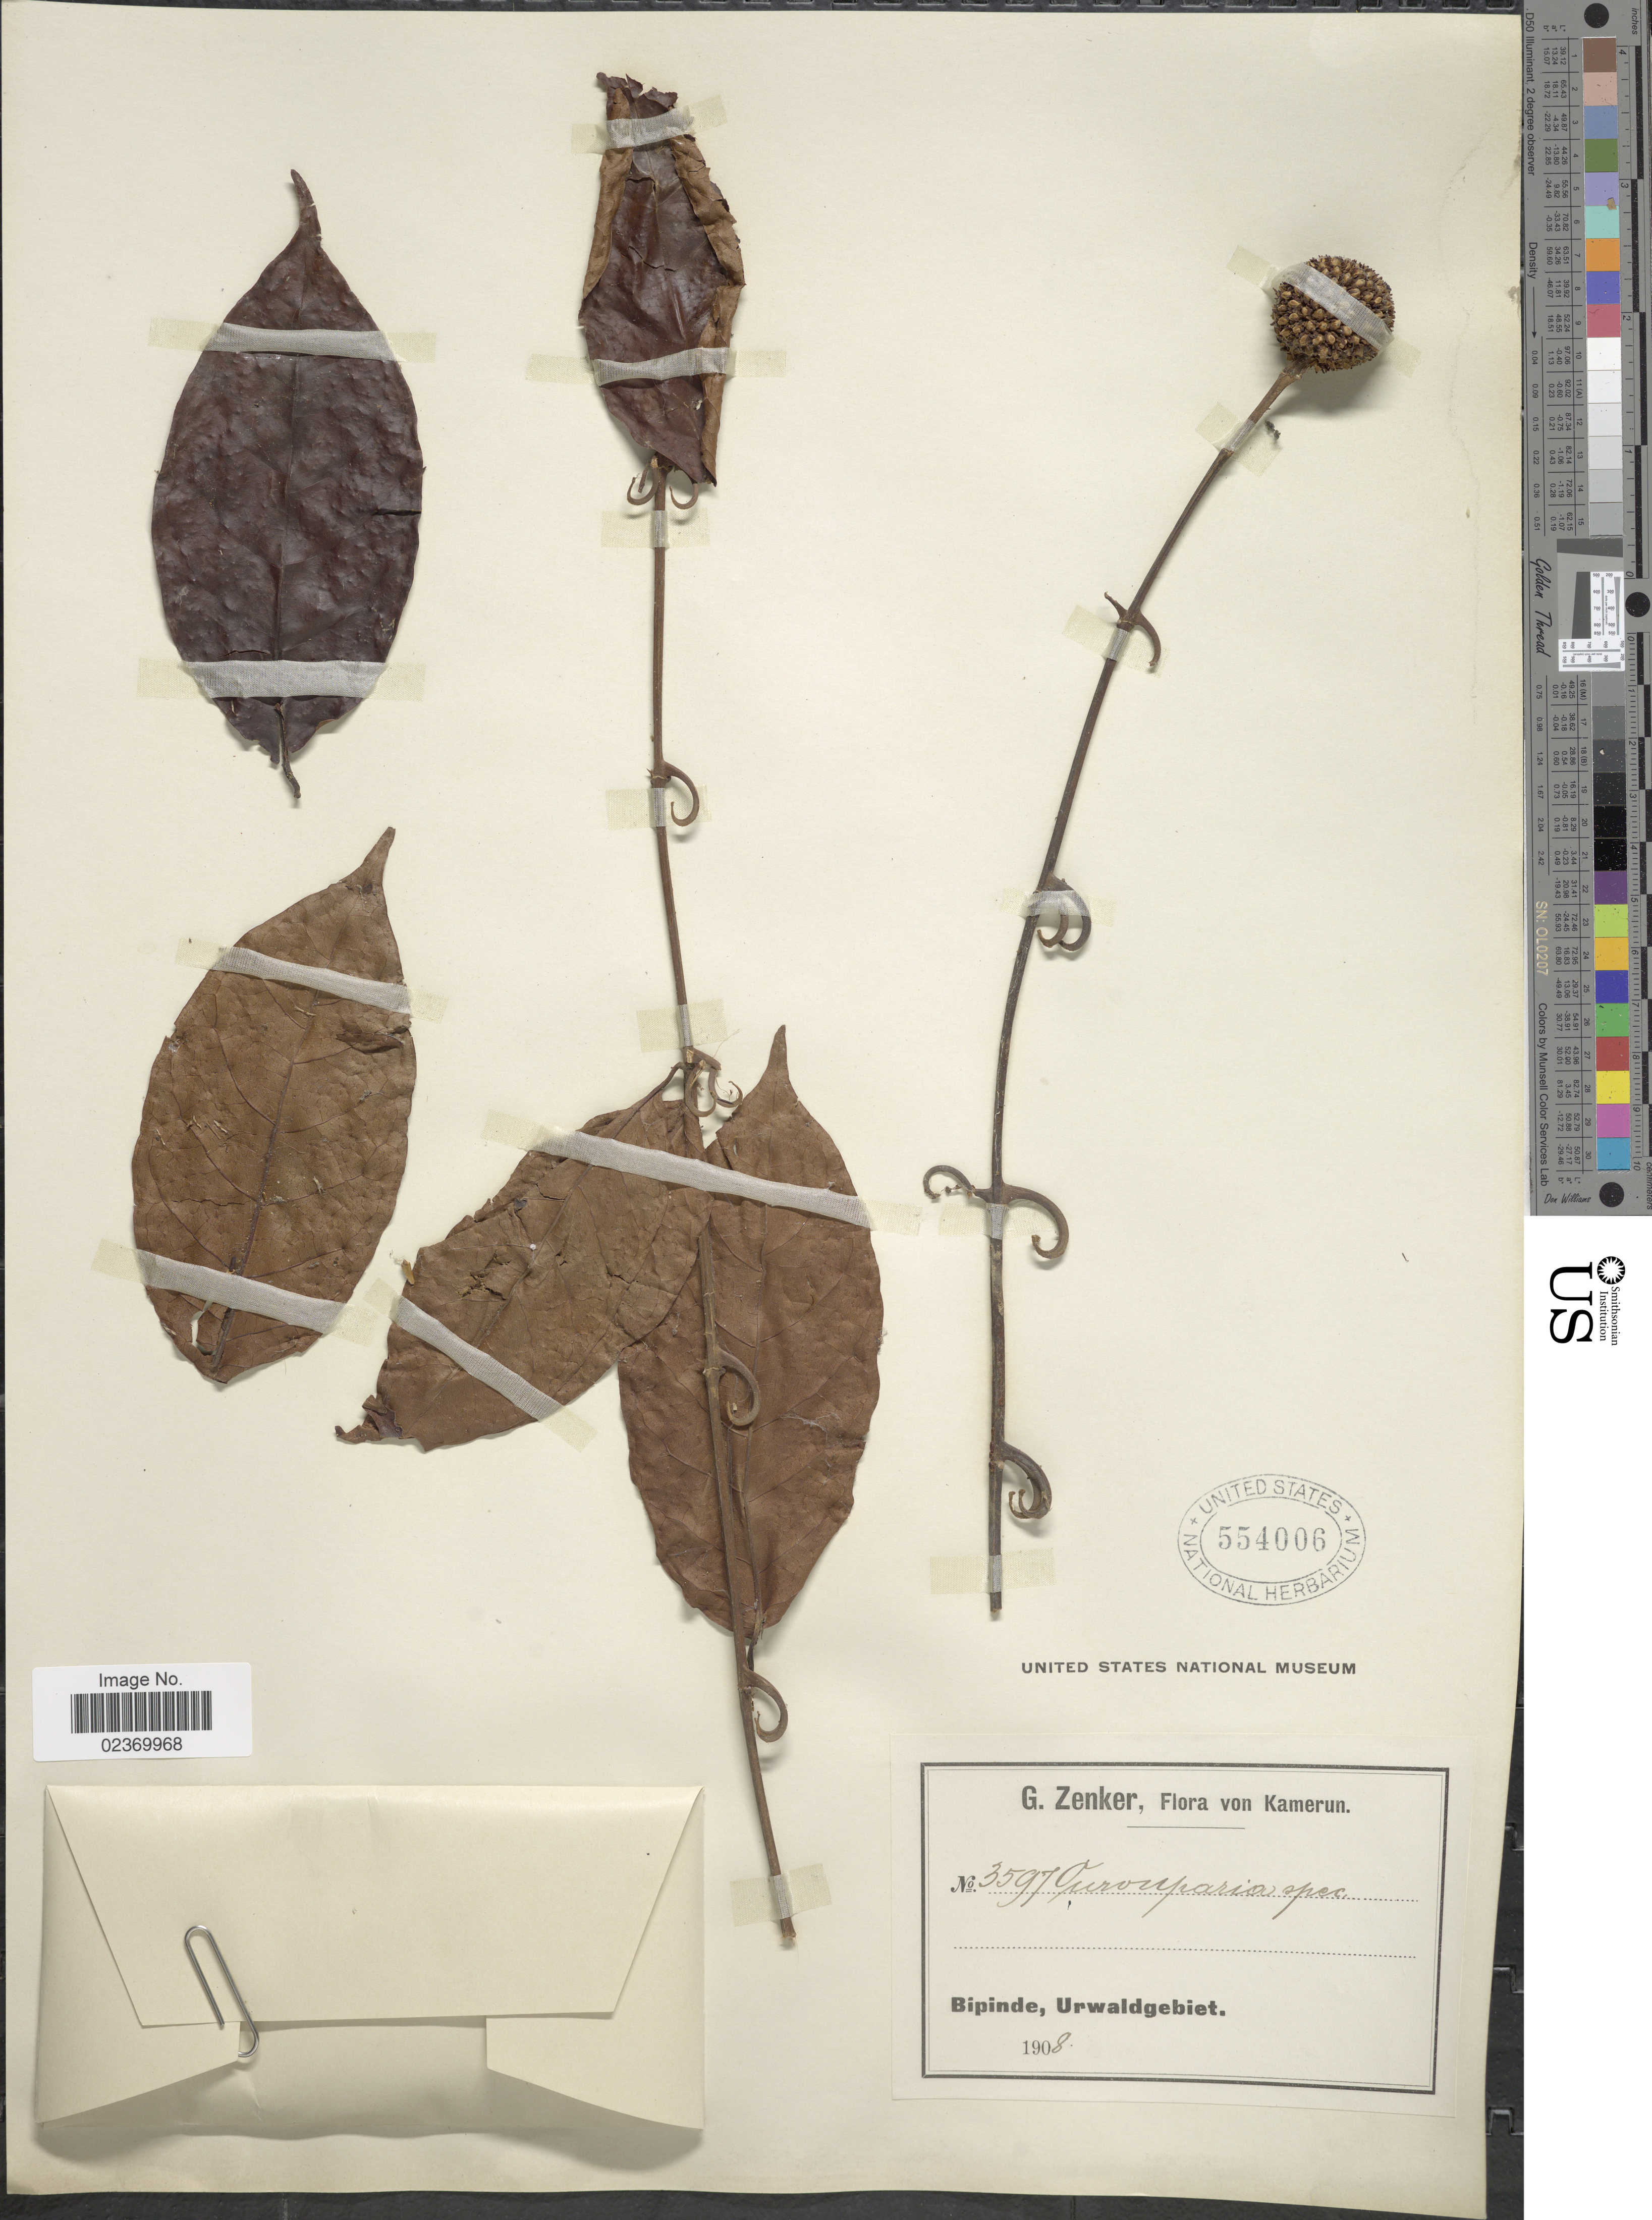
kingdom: Plantae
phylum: Tracheophyta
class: Magnoliopsida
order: Gentianales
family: Rubiaceae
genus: Uncaria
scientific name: Uncaria sp.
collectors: G. A. Zenker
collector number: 3597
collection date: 1908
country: Cameroon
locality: Kamerun, Bipinde, Urwaldgebiet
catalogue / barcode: US 554006